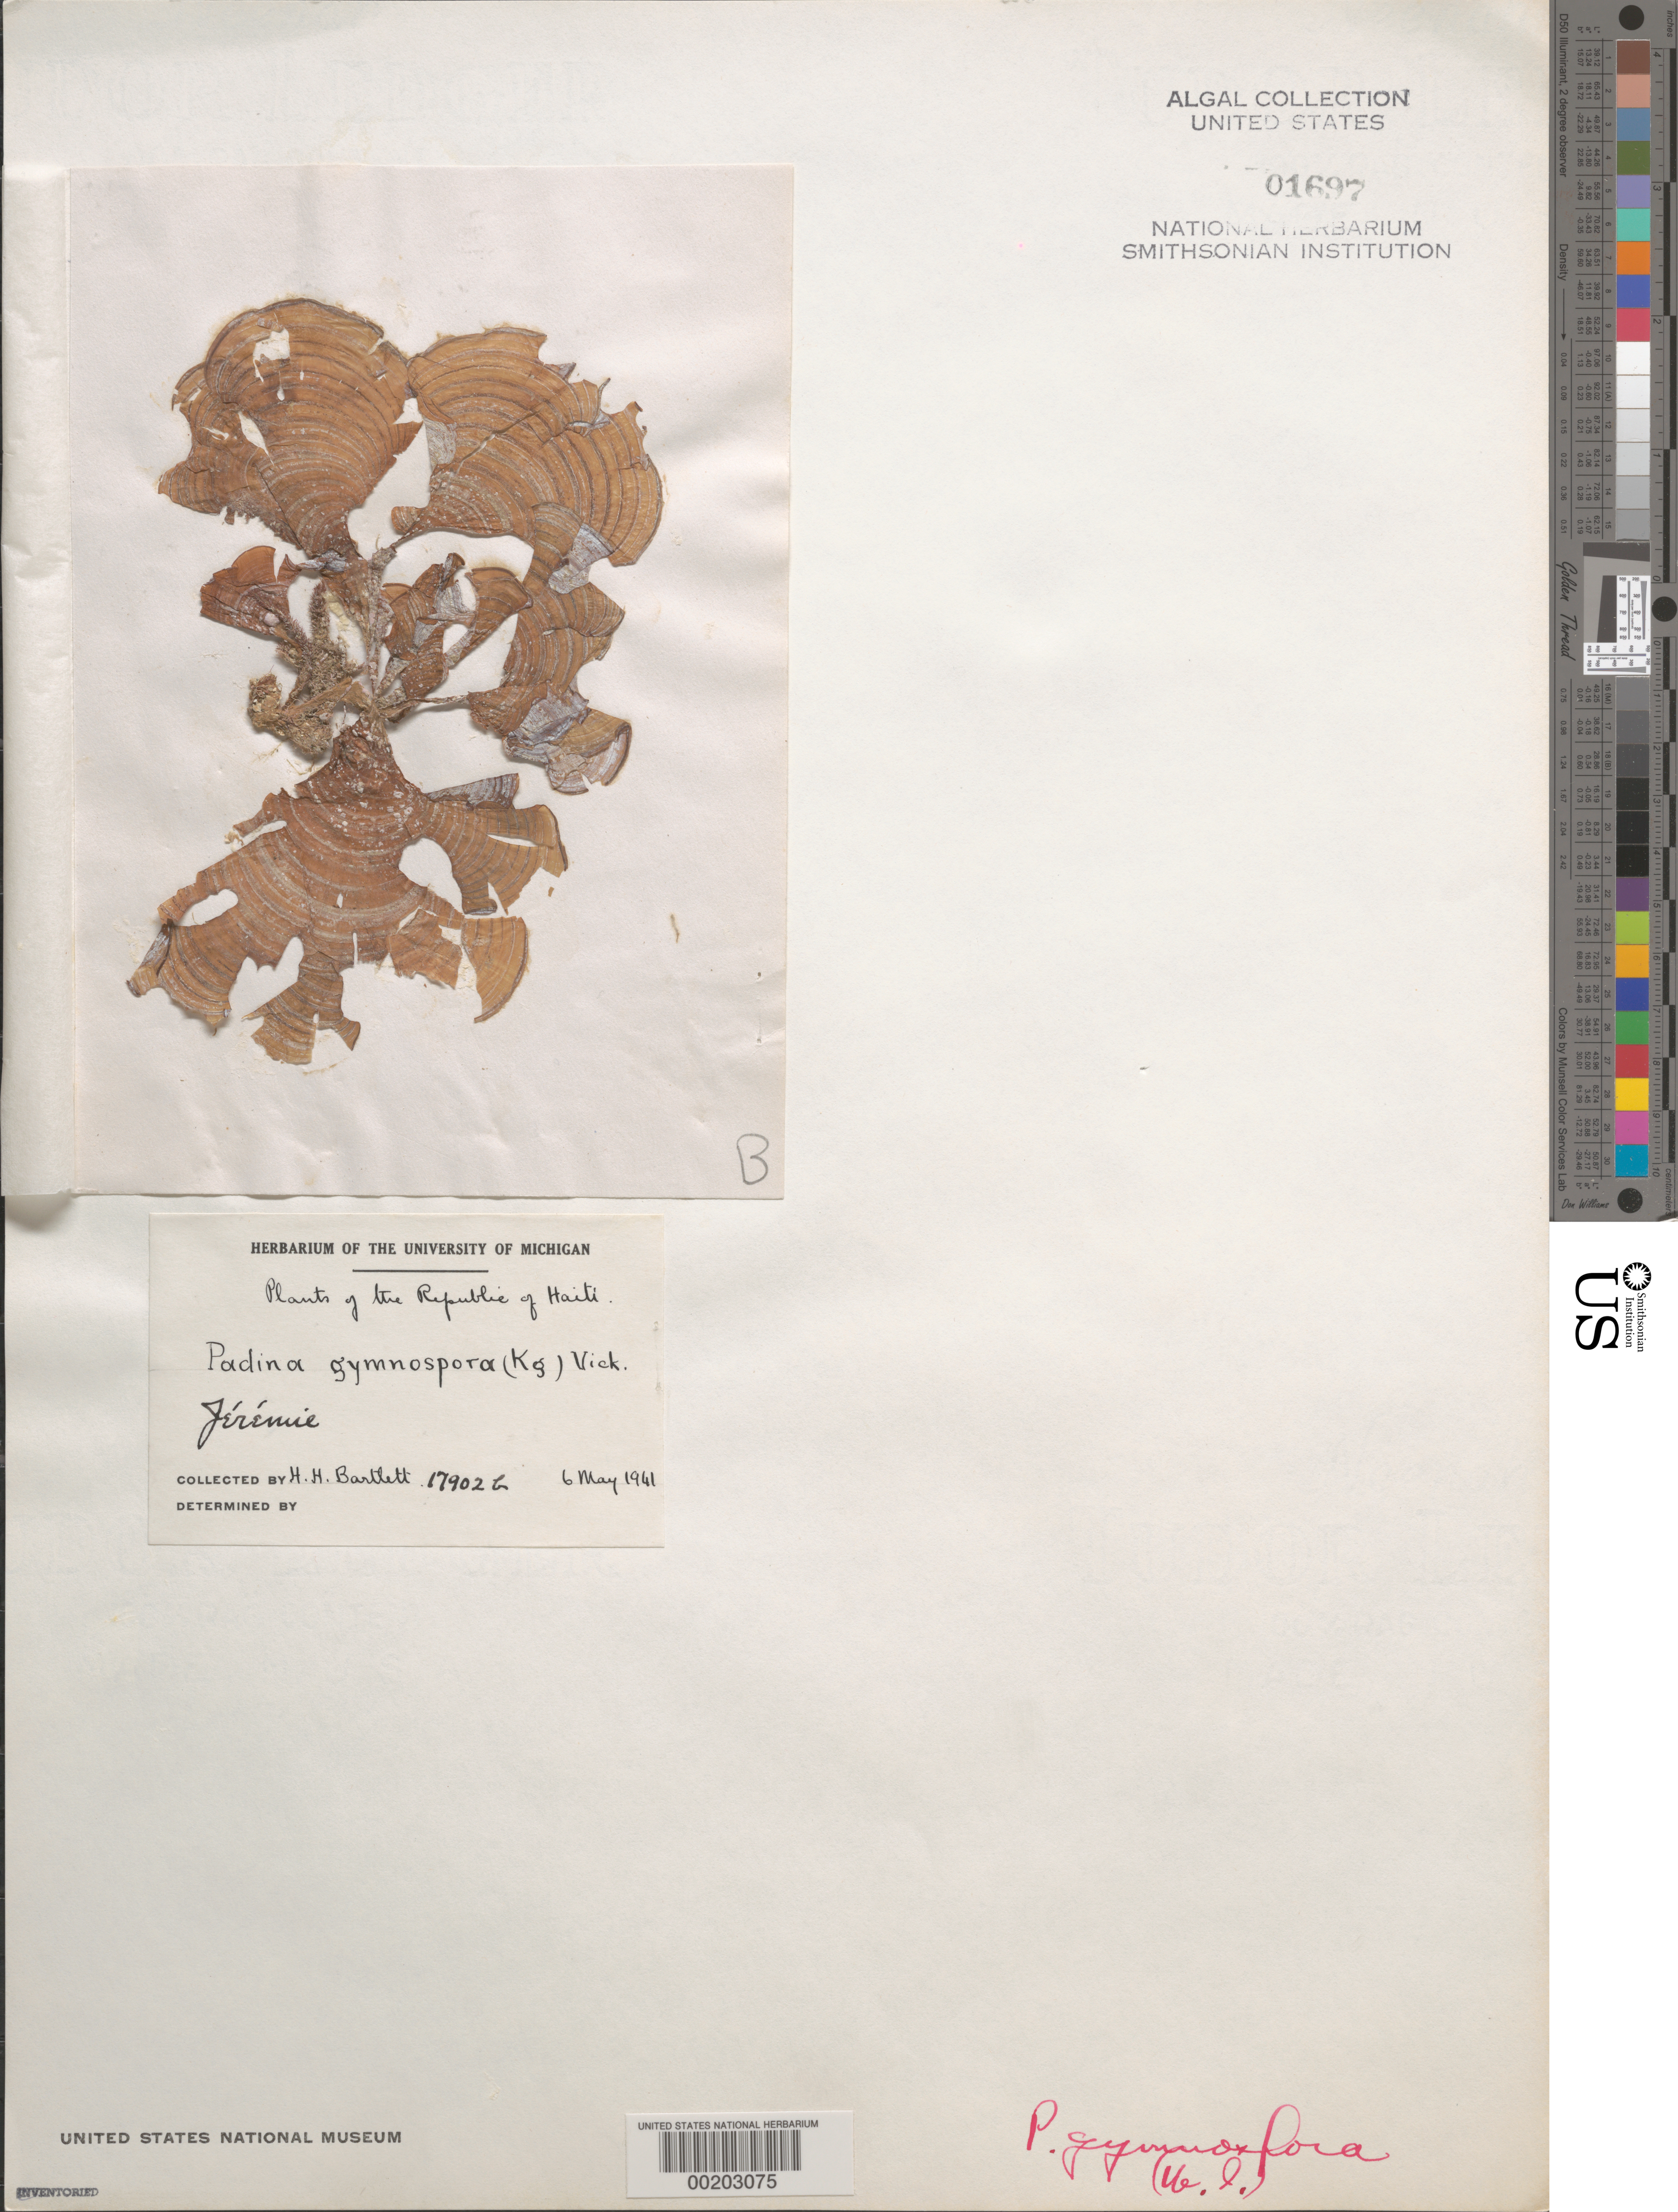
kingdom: Chromista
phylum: Ochrophyta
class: Phaeophyceae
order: Dictyotales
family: Dictyotaceae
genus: Padina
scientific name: Padina gymnospora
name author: (Kütz.) O.G. Sond.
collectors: H. H. Bartlett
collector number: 17902b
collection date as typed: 06 May 1961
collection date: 1961-05-06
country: Haiti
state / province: Sud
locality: Jeremie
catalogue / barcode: US 1697